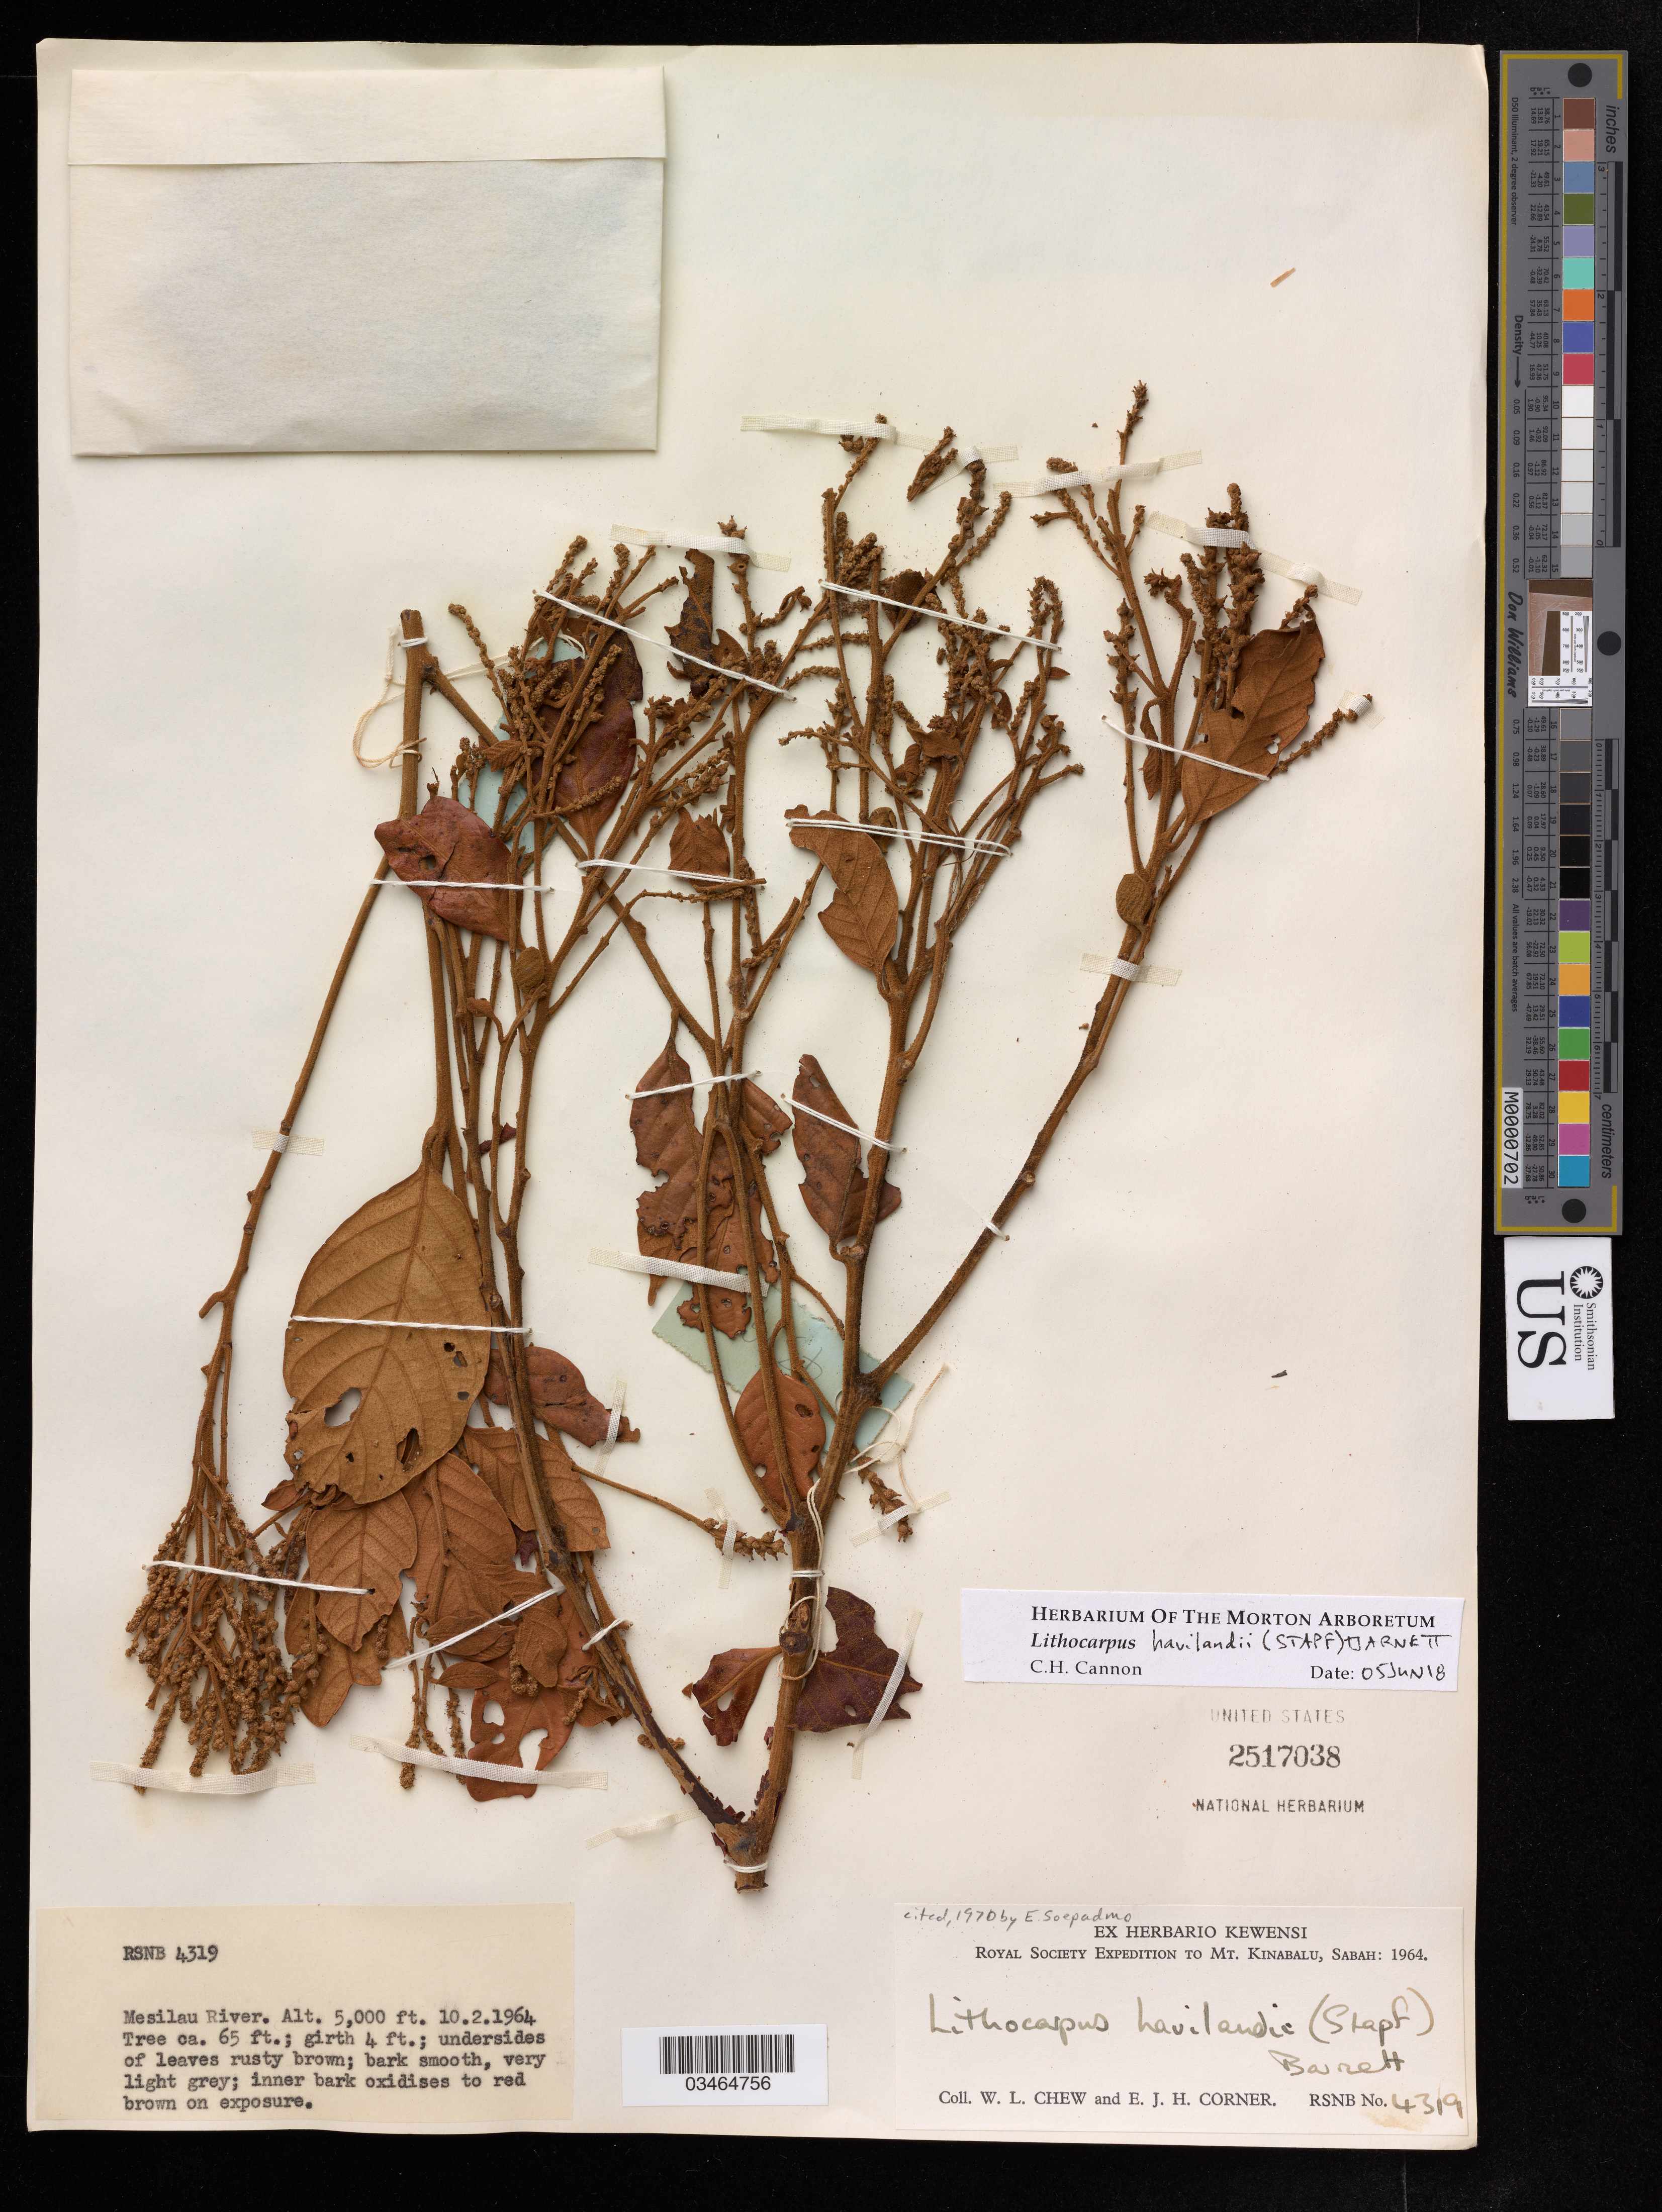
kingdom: Plantae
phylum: Tracheophyta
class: Magnoliopsida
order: Fagales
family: Fagaceae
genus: Lithocarpus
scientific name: Lithocarpus havilandii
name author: (Stapf) Barnett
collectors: W. Chew & E. Corner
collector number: RSNB 4319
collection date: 1964-02-10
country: Malaysia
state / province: Sabah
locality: Mt. Kinabalu, Mesilau River.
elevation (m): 1524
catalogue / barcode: US 2517038